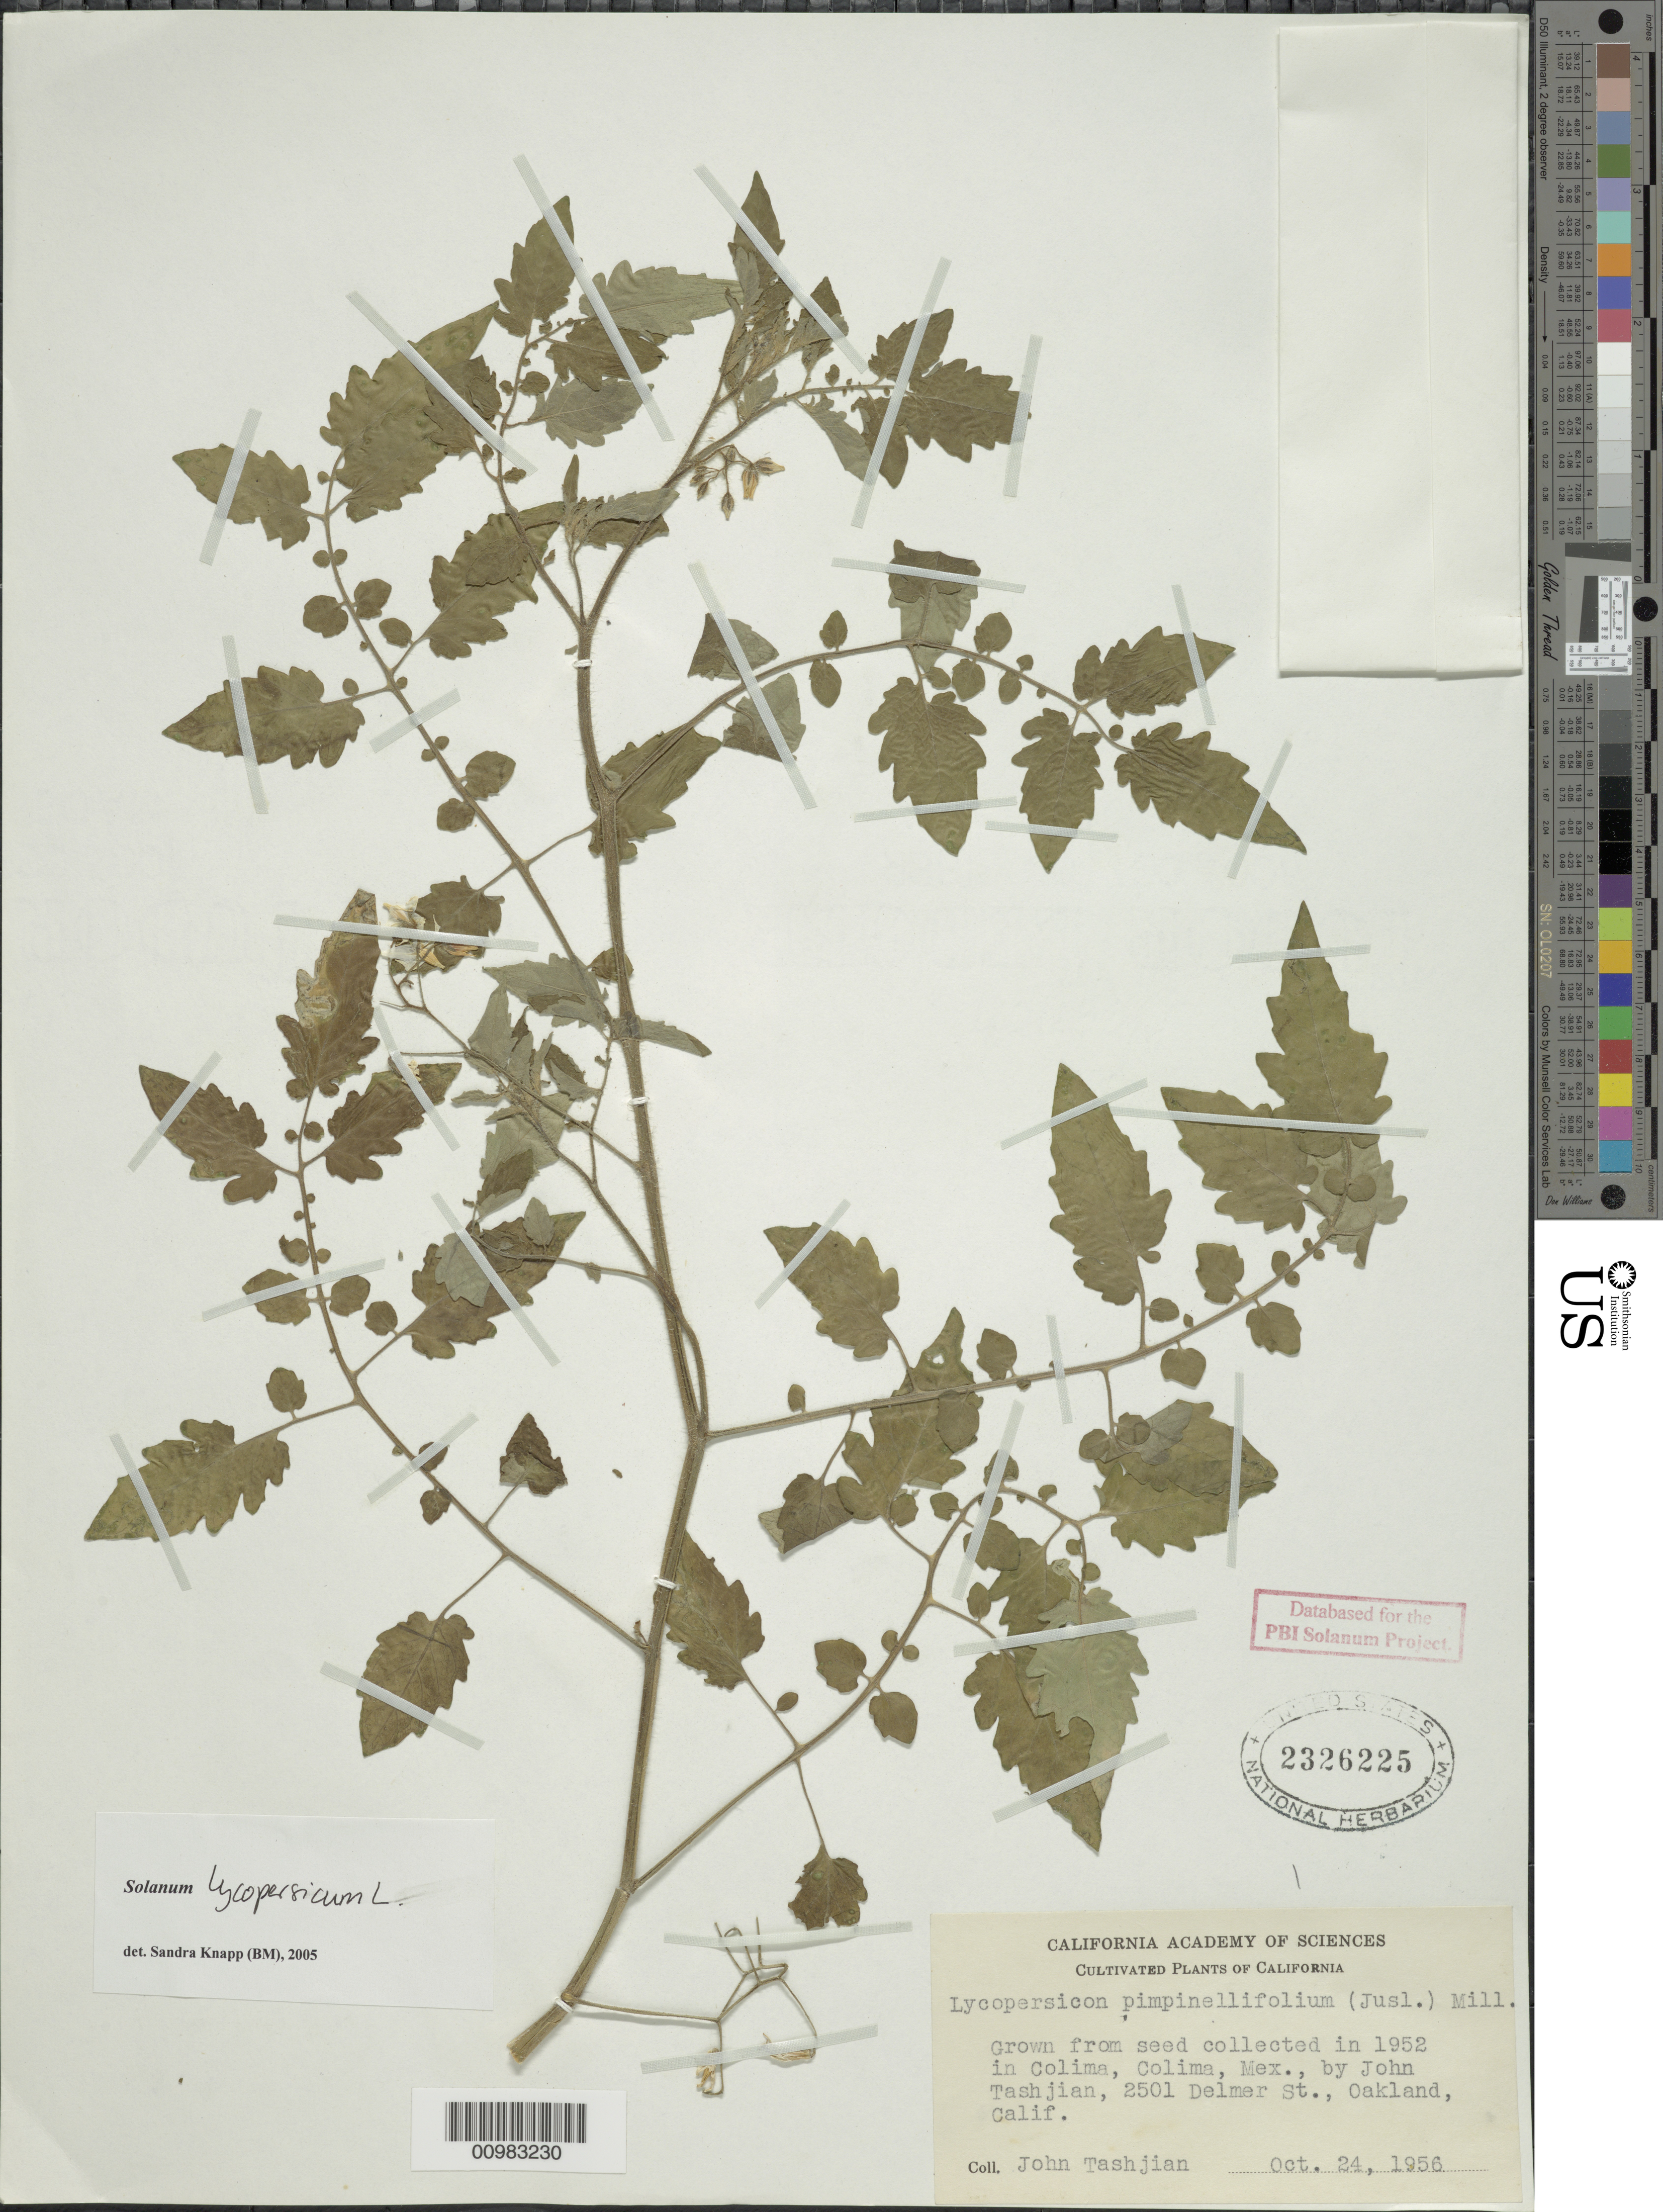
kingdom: Plantae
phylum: Tracheophyta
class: Magnoliopsida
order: Solanales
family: Solanaceae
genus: Solanum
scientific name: Solanum lycopersicum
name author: L.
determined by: Knapp, S. D.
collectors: J. Tashjian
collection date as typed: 24 Oct 1956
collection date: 1956-10-24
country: United States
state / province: California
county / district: Alameda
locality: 2501 Delmer St., Oakland, California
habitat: grown from seed collected in 1952 in Colima, Colima, Mex. by John Tashjian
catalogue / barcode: US 2326225